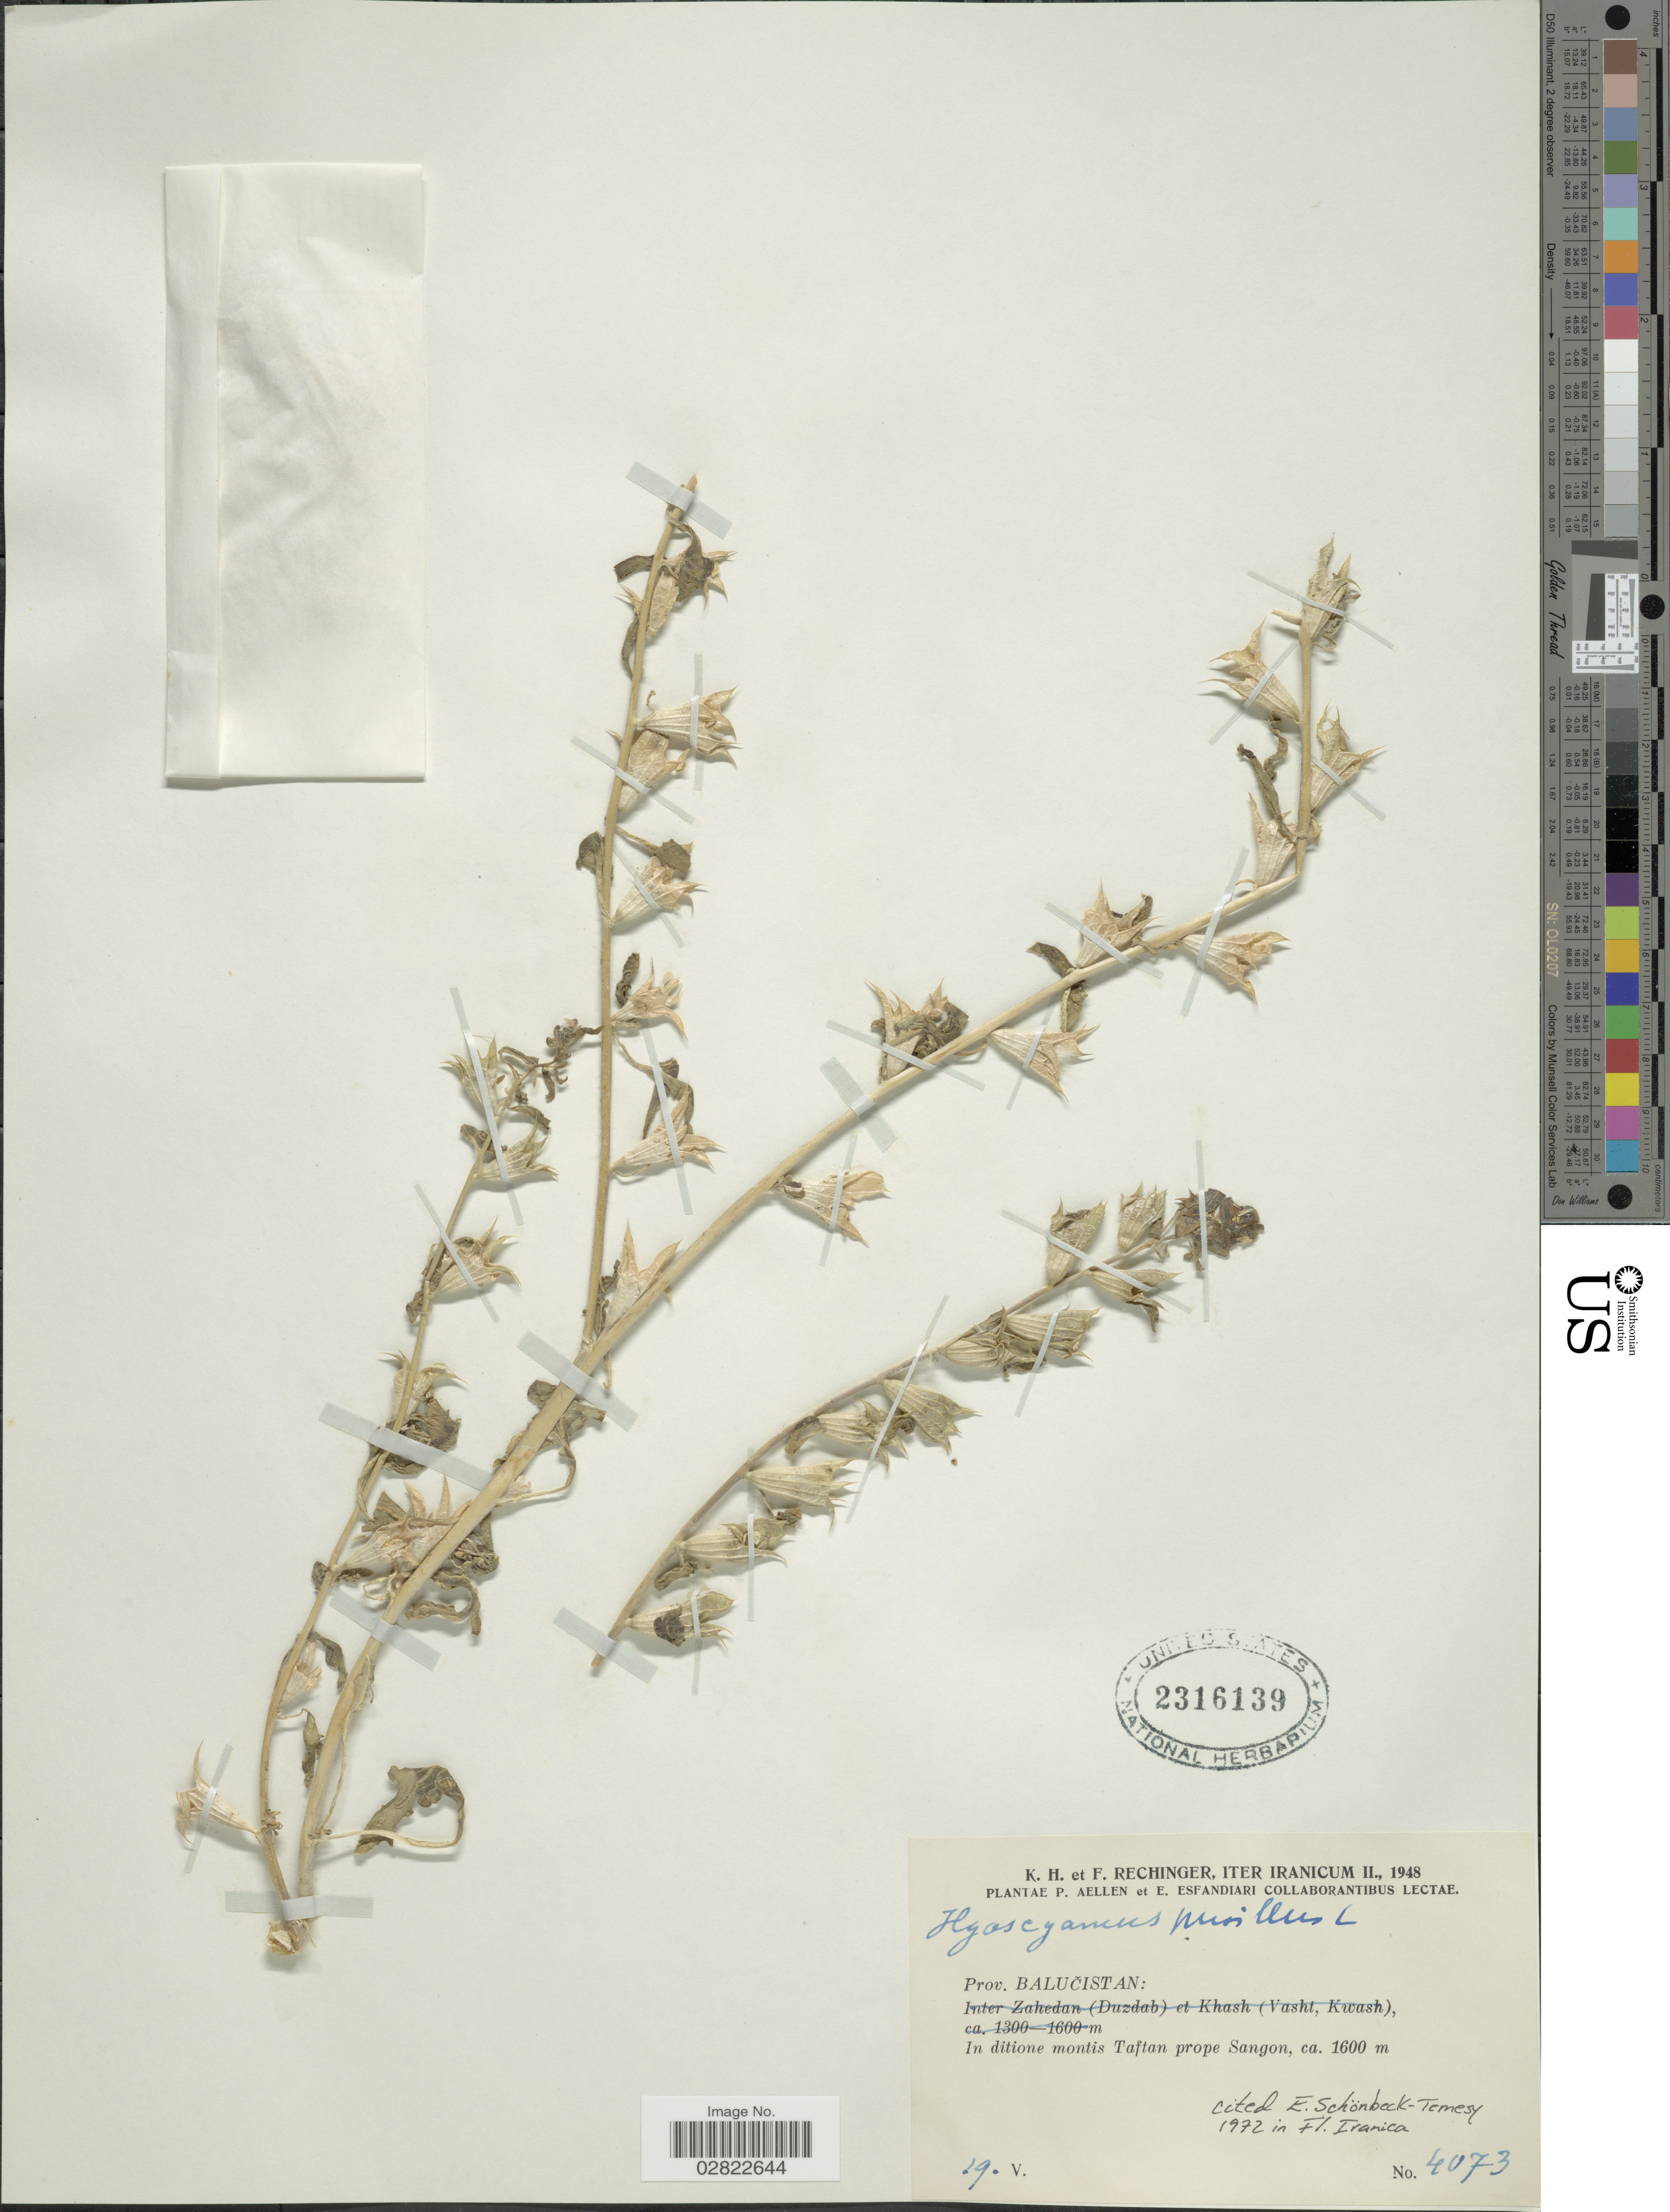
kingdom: Plantae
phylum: Tracheophyta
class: Magnoliopsida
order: Solanales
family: Solanaceae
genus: Hyoscyamus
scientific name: Hyoscyamus pusillus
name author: L.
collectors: K. H. Rechinger, F. Rechinger, P. Aellen & E. Esfandiari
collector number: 4073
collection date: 1948-05-19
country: Iran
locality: Prov. Balucistan, In ditione montis Taftan prope Sangon.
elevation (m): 1600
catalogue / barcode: US 2316139